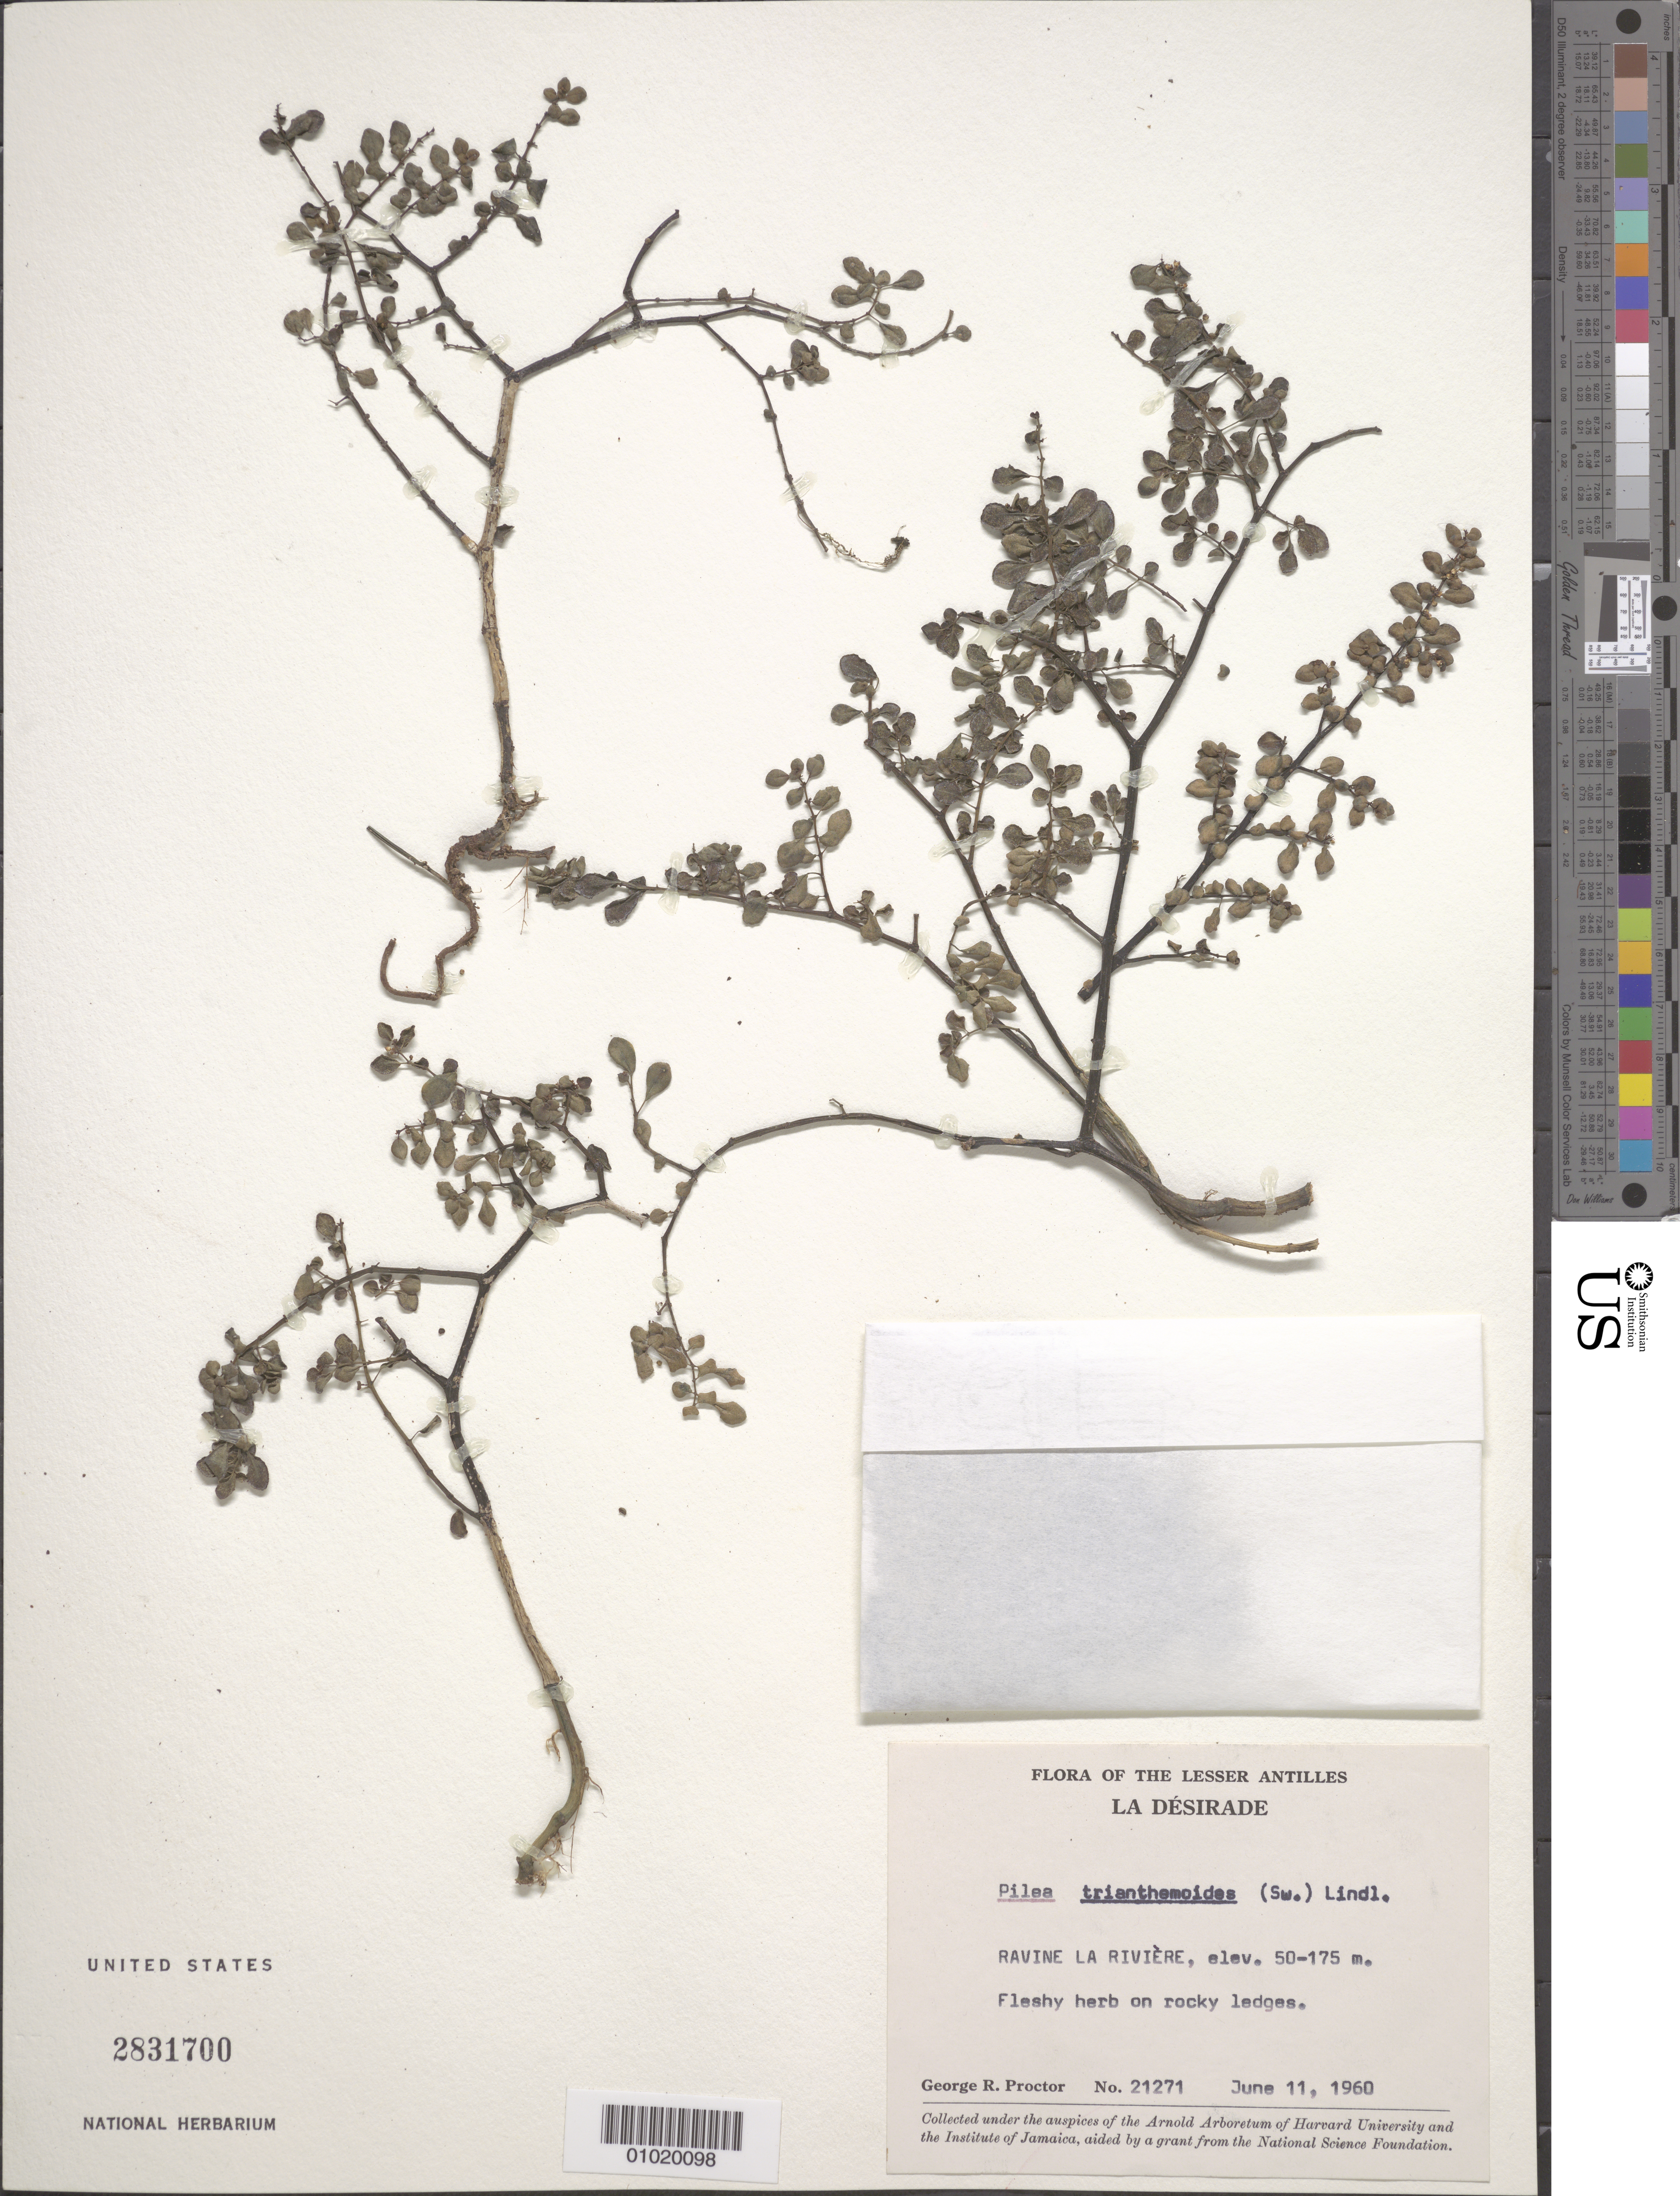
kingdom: Plantae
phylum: Tracheophyta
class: Magnoliopsida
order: Rosales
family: Urticaceae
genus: Pilea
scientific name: Pilea trianthemoides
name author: (Sw.) Lindl.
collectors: G. R. Proctor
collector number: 21271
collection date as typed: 11 Jun 1960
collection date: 1960-06-11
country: Guadeloupe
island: La Désirade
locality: Ravine la Riviere.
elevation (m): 50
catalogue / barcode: US 2831700